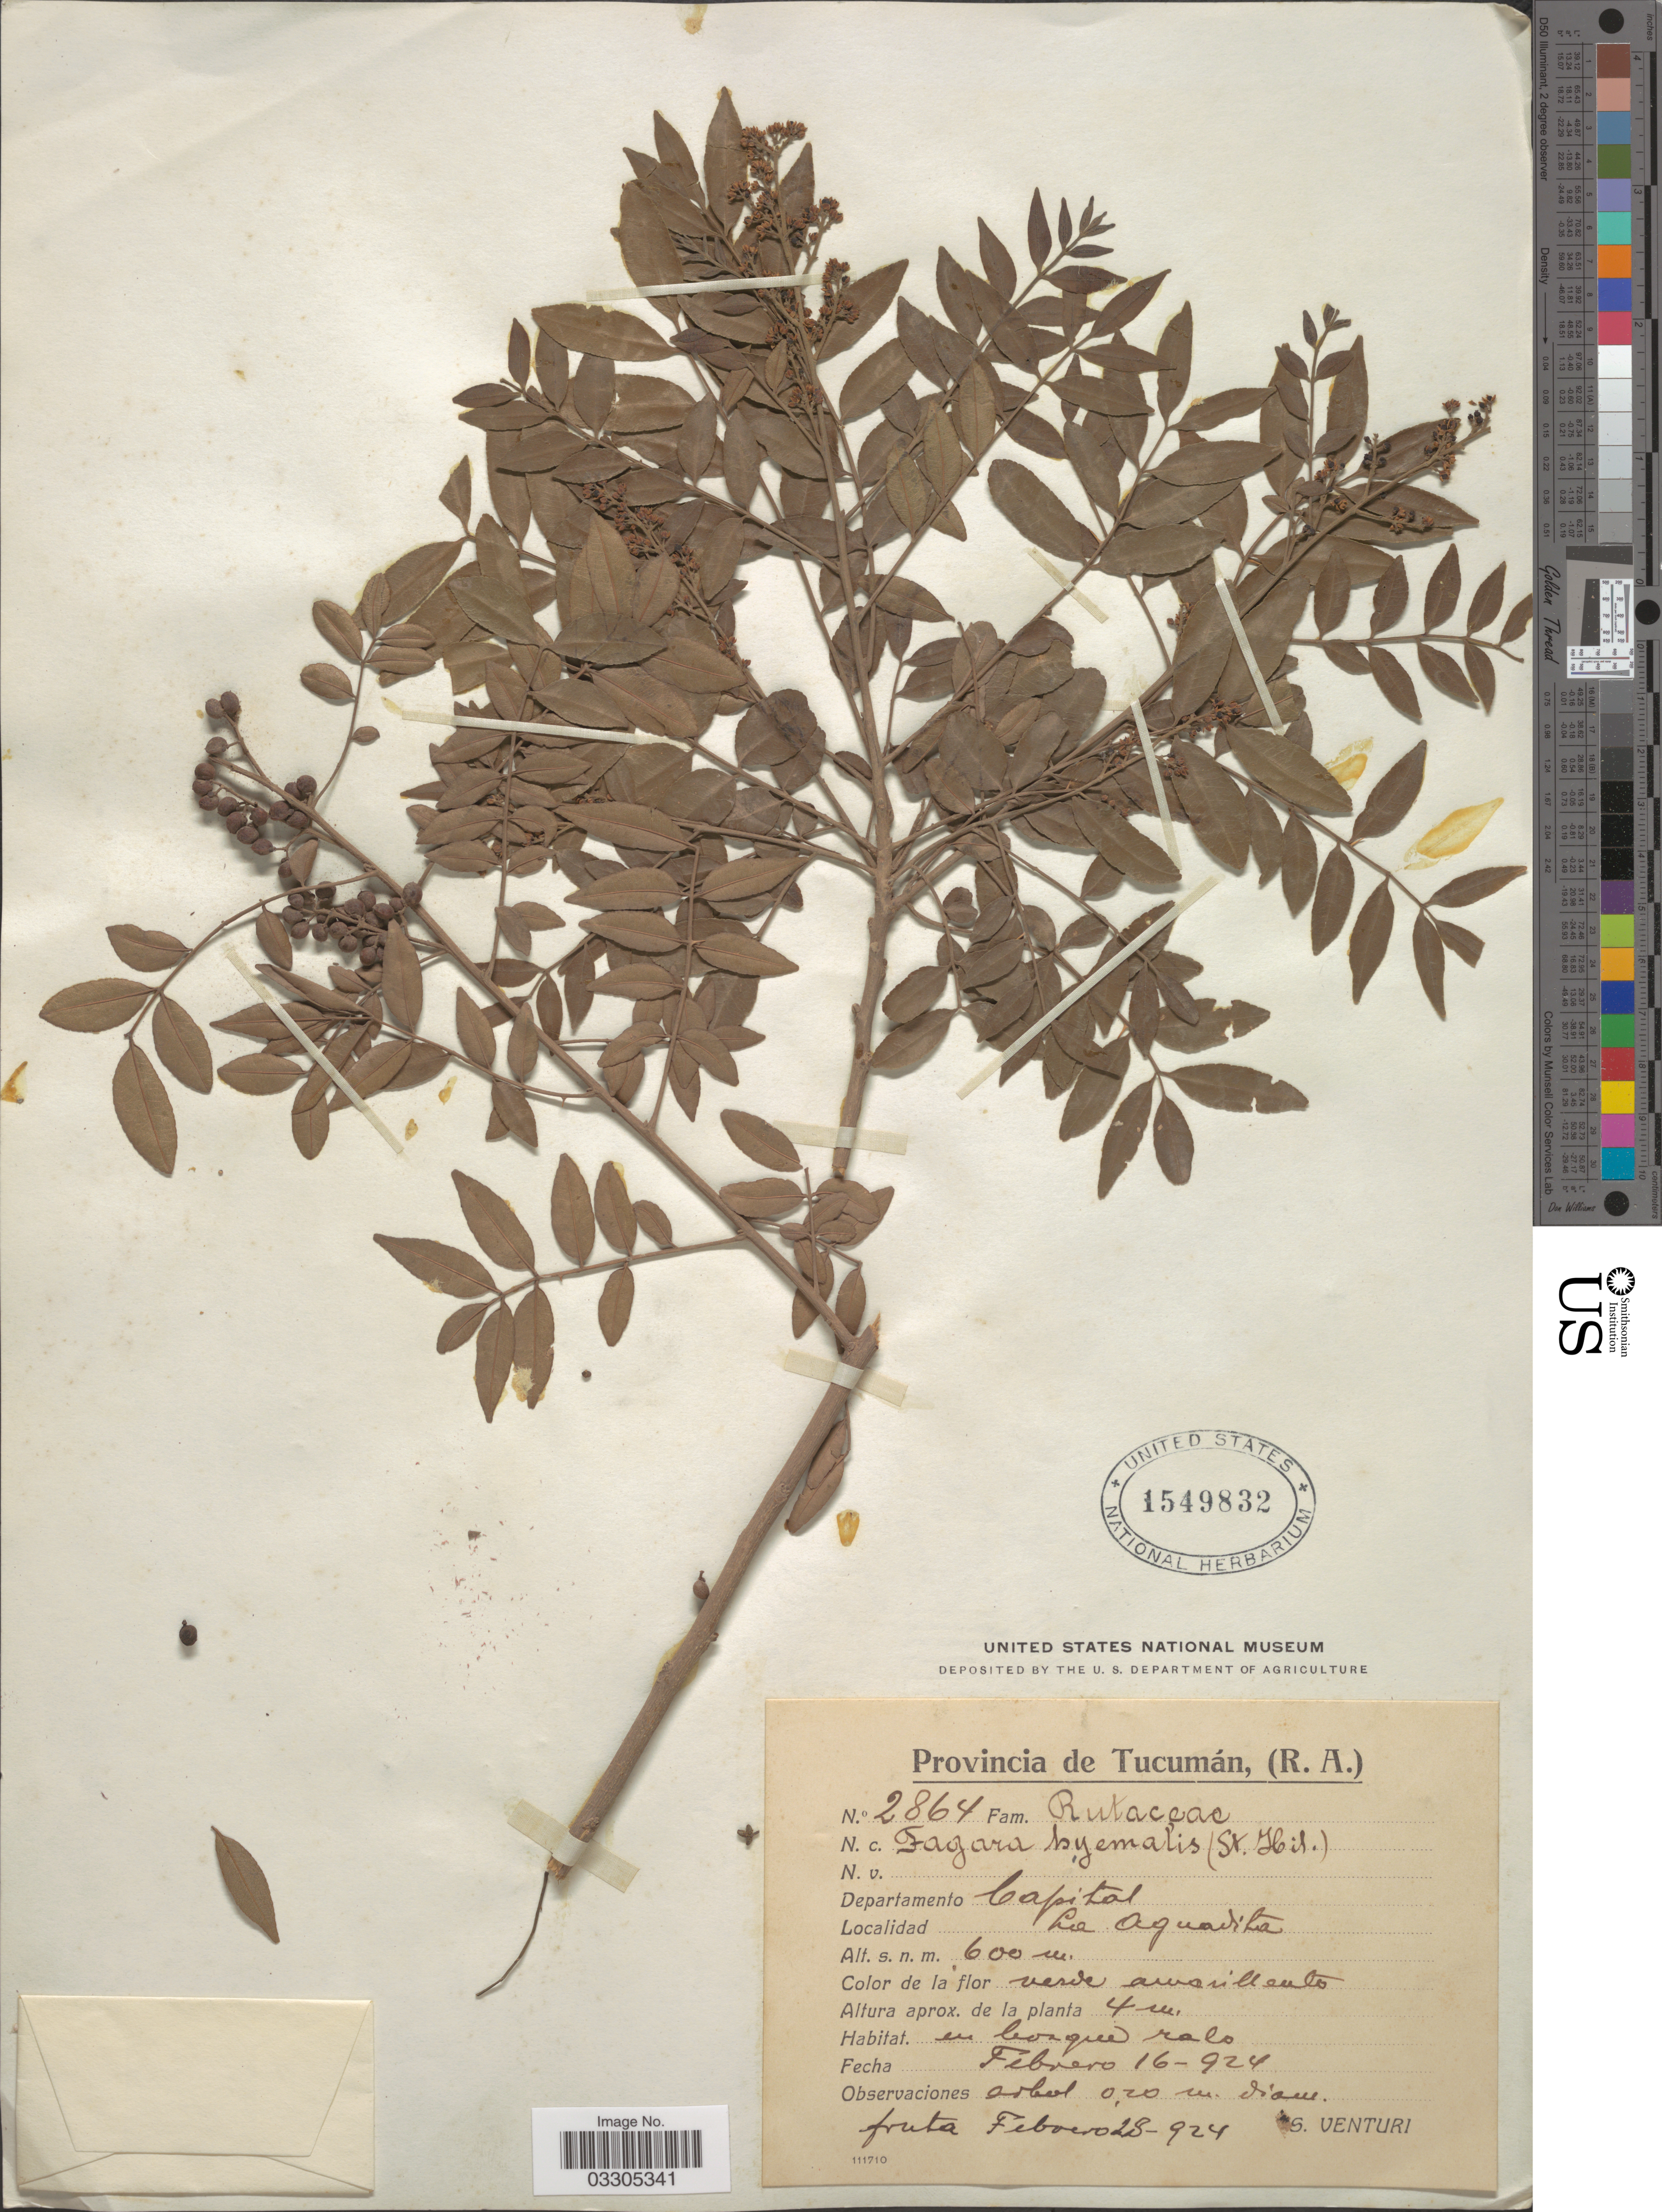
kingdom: Plantae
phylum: Tracheophyta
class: Magnoliopsida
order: Sapindales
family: Rutaceae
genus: Zanthoxylum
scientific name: Zanthoxylum rhoifolium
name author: Lam.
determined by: Londoño-Echeverri, Y.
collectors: S. Venturi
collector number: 2864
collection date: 1924-02-16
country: Argentina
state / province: Tucuman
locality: (R. A.), Departamento Capital. La Aguadita.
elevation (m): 600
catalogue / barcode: US 1549832